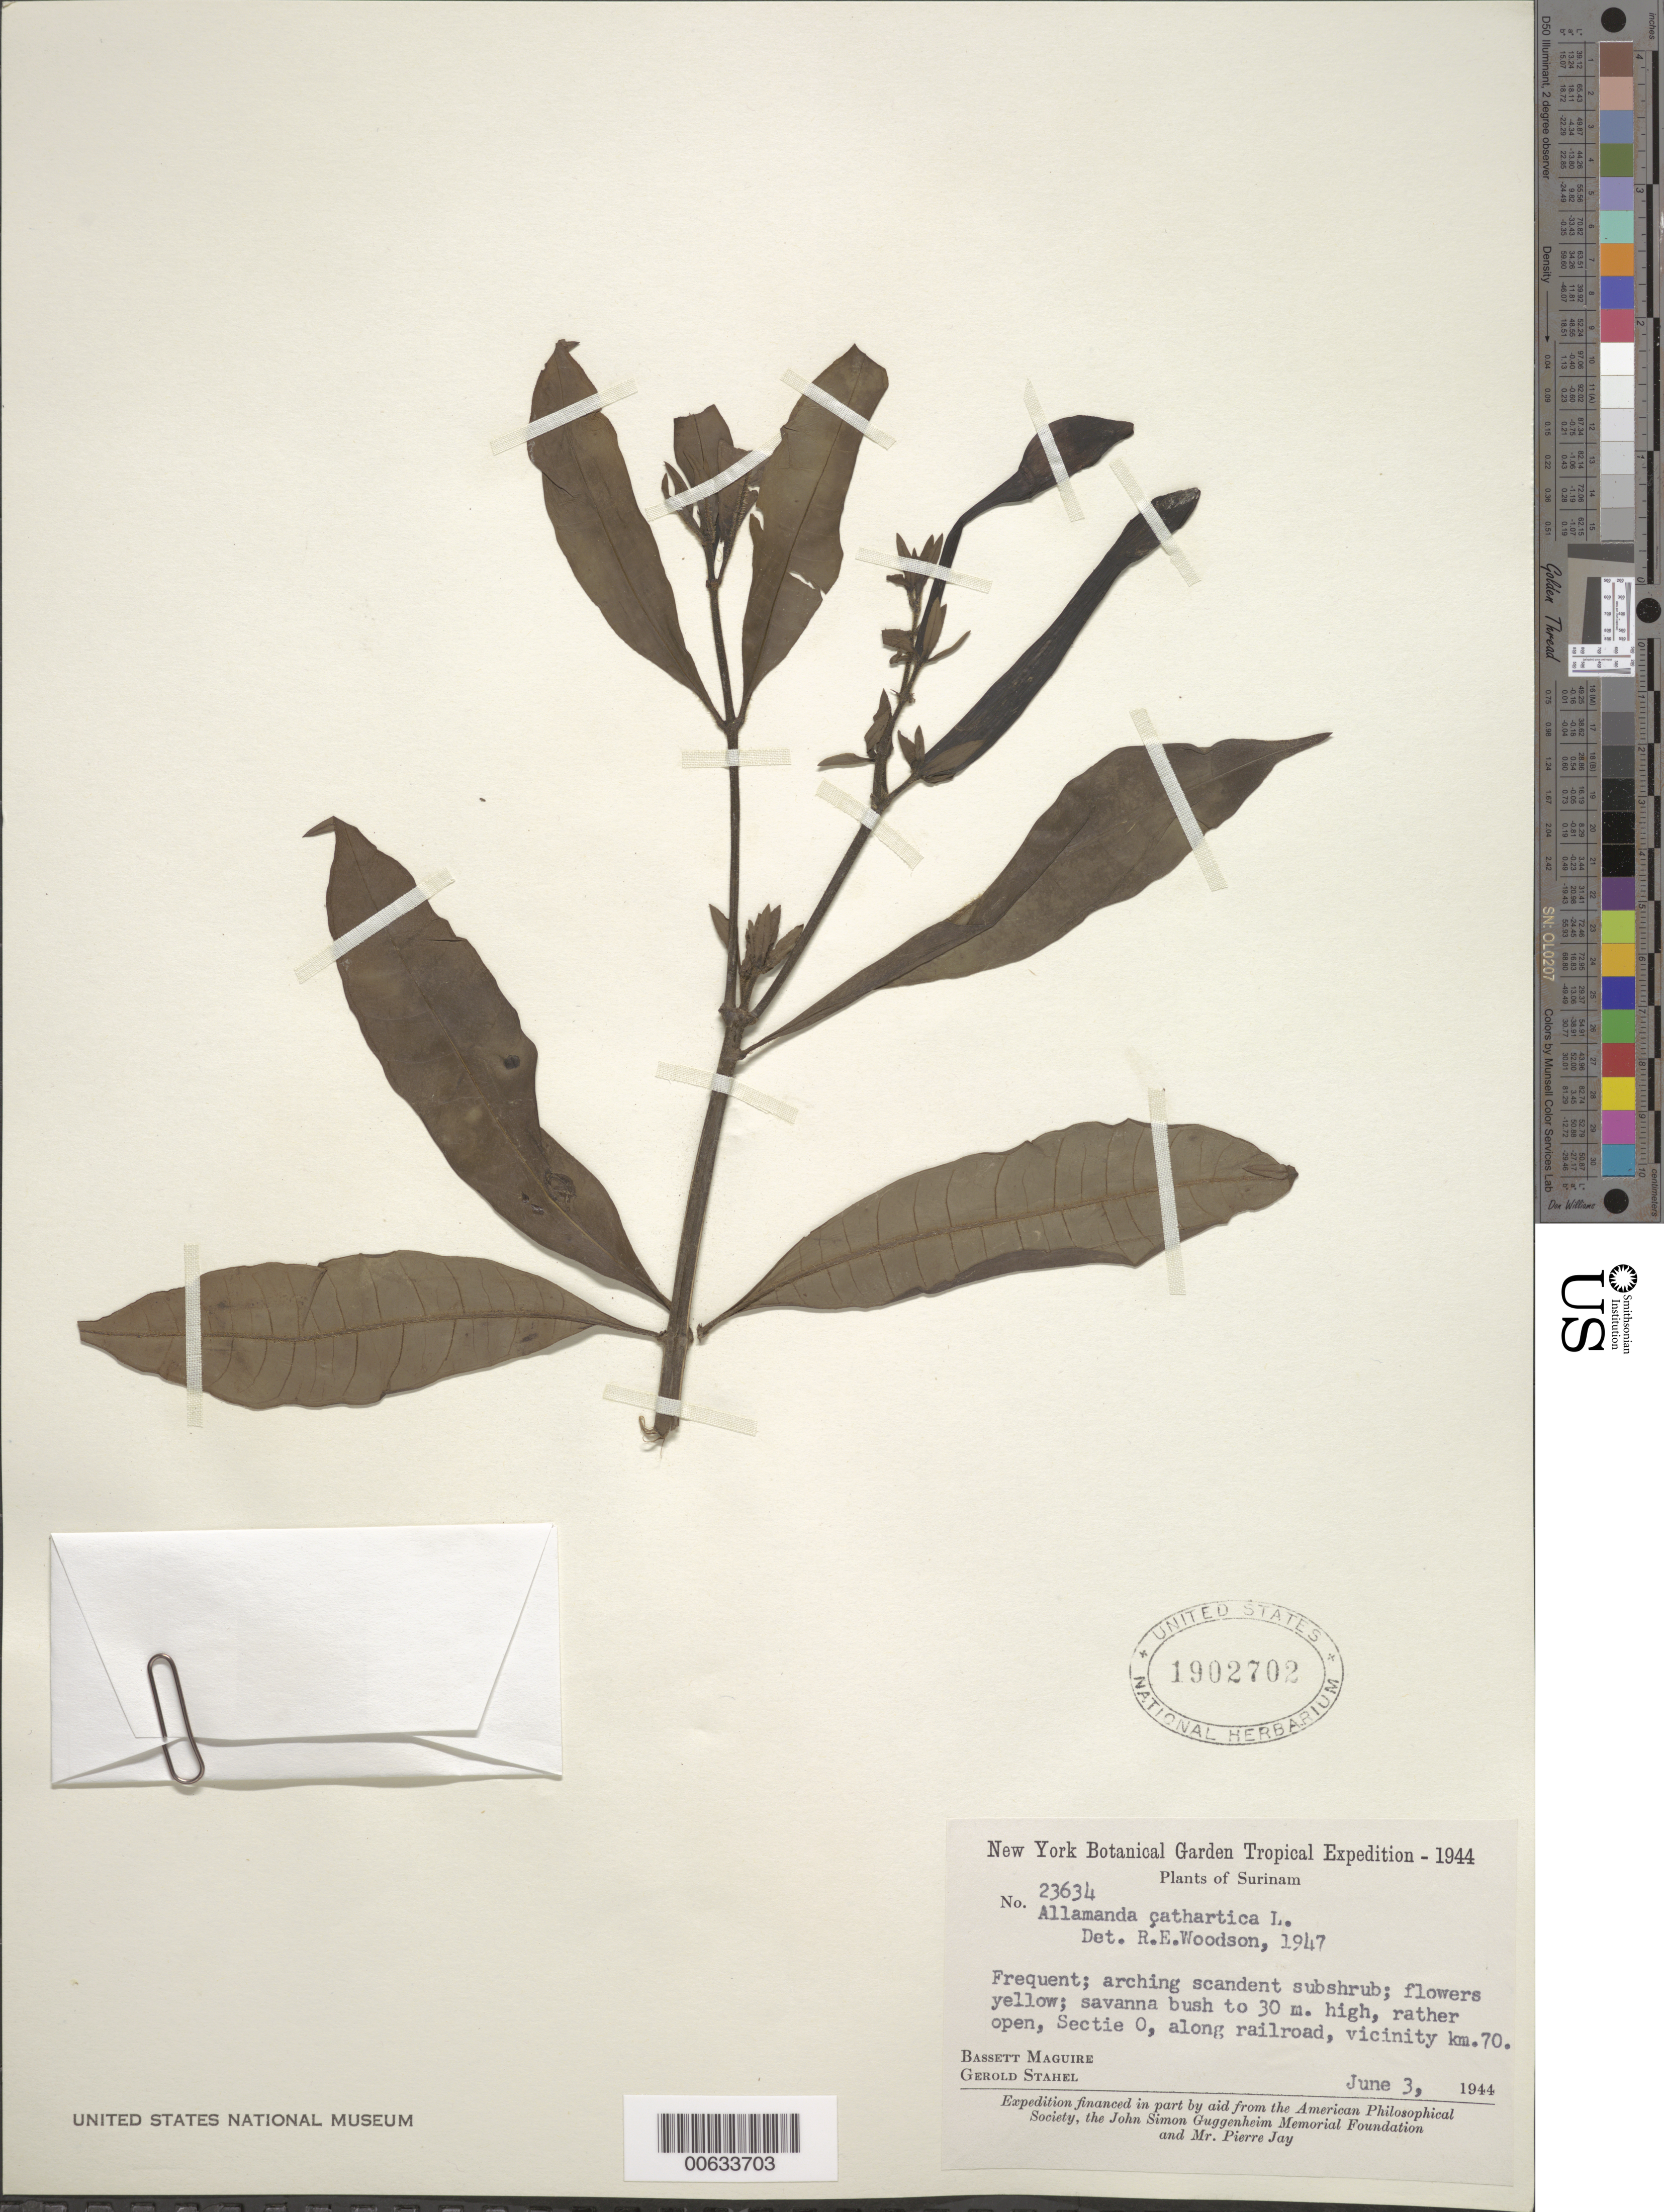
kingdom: Plantae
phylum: Tracheophyta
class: Magnoliopsida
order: Gentianales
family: Apocynaceae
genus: Allamanda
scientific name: Allamanda cathartica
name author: L.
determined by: Woodson, R. E., Jr.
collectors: B. Maguire & G. Stahel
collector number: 23634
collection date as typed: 3-Jun-44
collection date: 1944-06-03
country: Suriname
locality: Zanderij Is, Sectie O, km 70, along railroad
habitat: Savanna bush to 30m high, rather open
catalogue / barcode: US 1902702